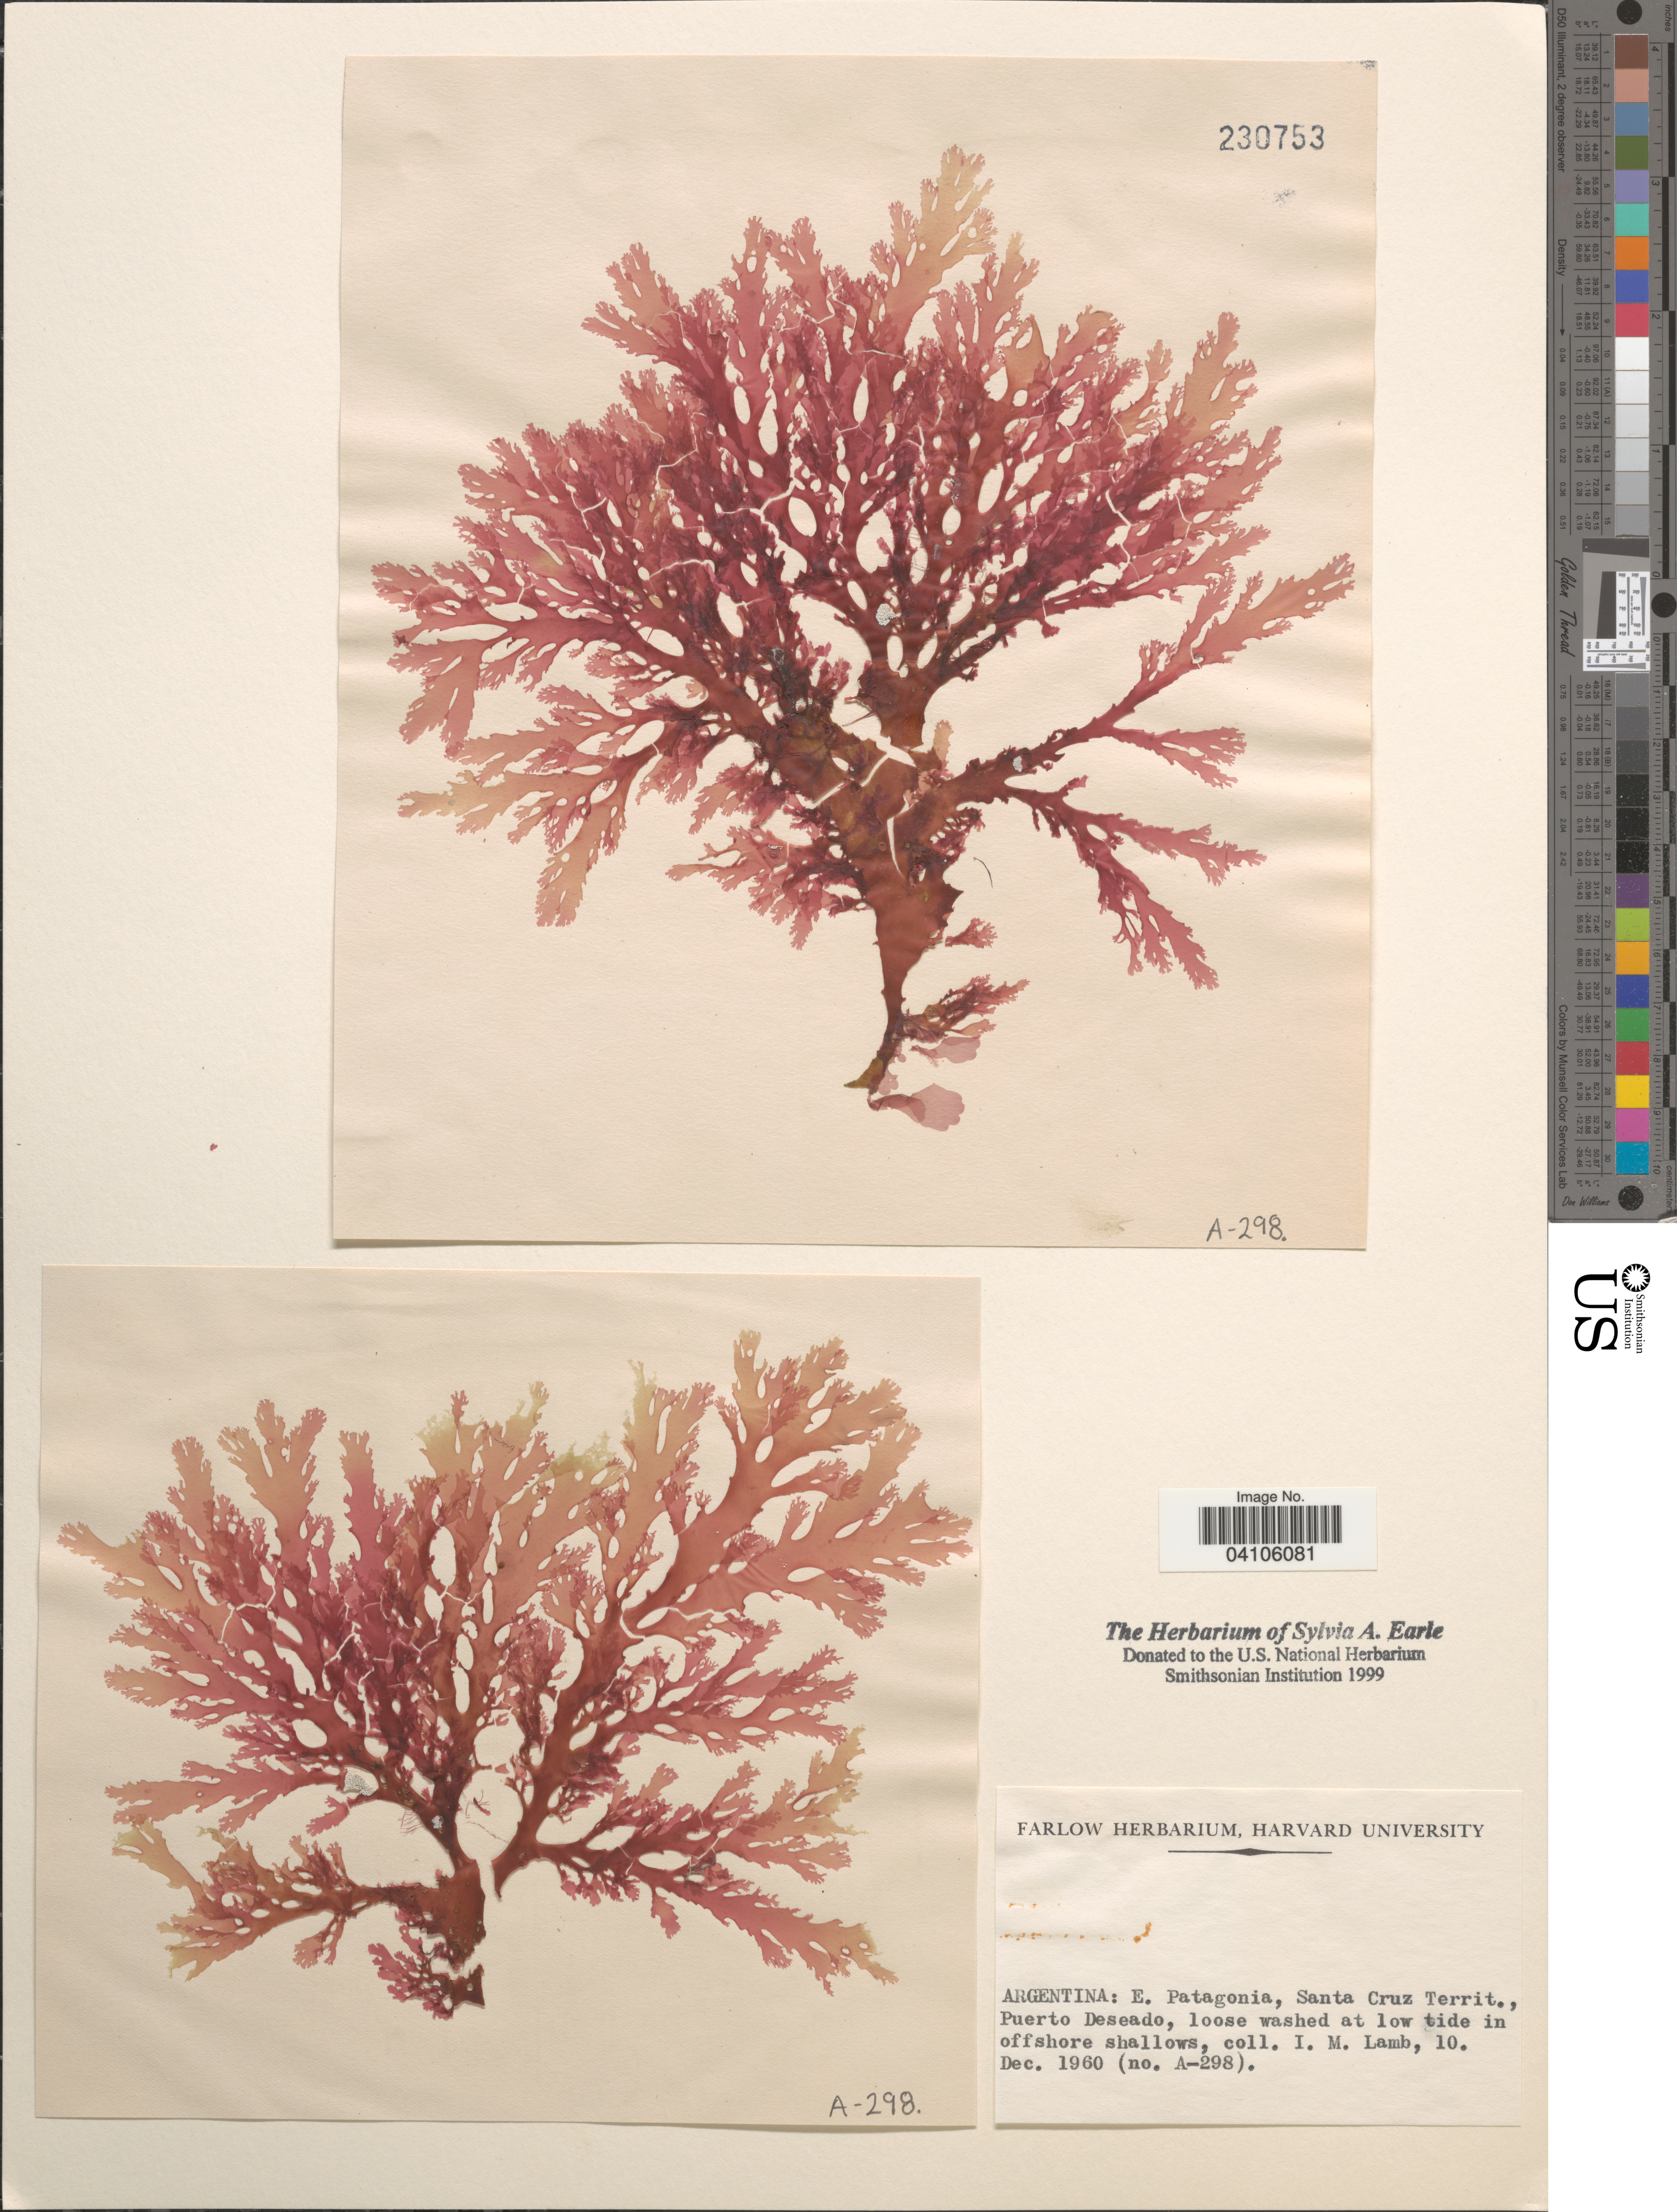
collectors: I. M. Lamb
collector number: A-298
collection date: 1960-12-10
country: Argentina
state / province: Santa Cruz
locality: E. Patagonia, Santa Cruz Territ., Puerto Deseado.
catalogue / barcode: US 230753